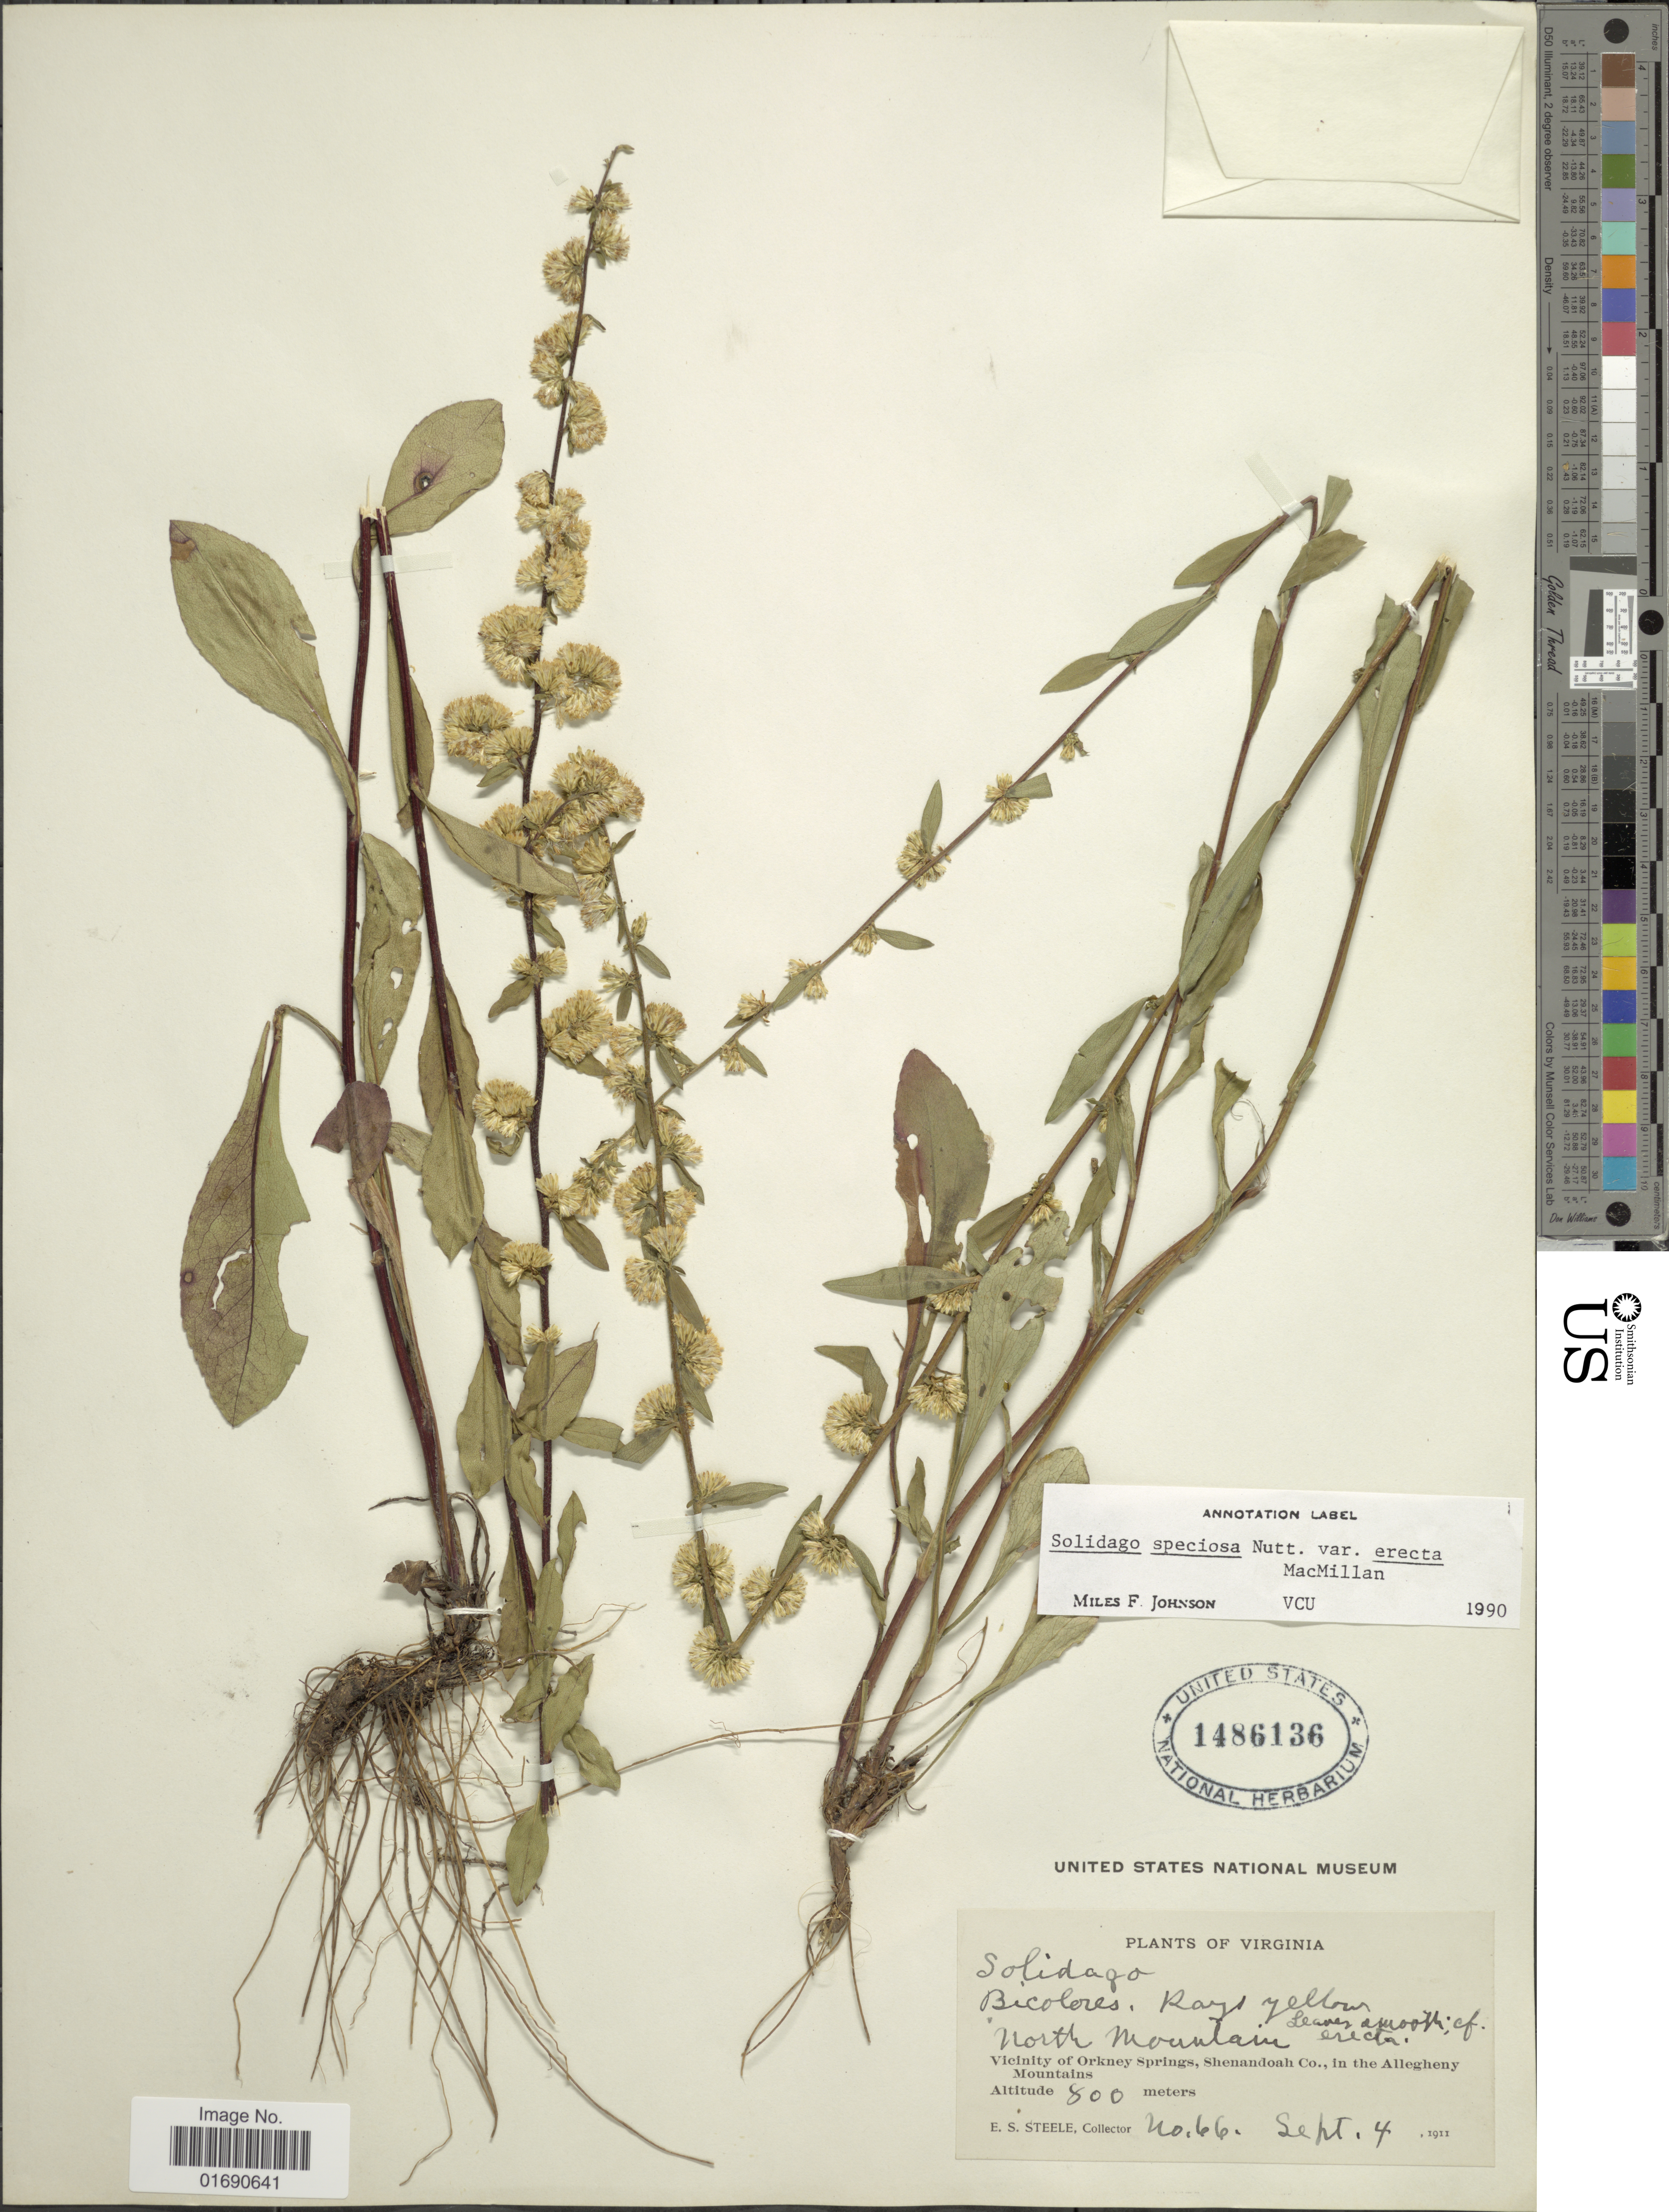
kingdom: Plantae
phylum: Tracheophyta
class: Magnoliopsida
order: Asterales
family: Asteraceae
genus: Solidago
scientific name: Solidago speciosa var. erecta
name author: (Pursh) MacMill.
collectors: E. Steele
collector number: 66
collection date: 1911-09-04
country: United States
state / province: Virginia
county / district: Shenandoah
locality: North mountains, Vicinity of Orkney Springs, Shenandoah Co., in the Allegheny Mountains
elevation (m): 800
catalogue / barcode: US 1486136